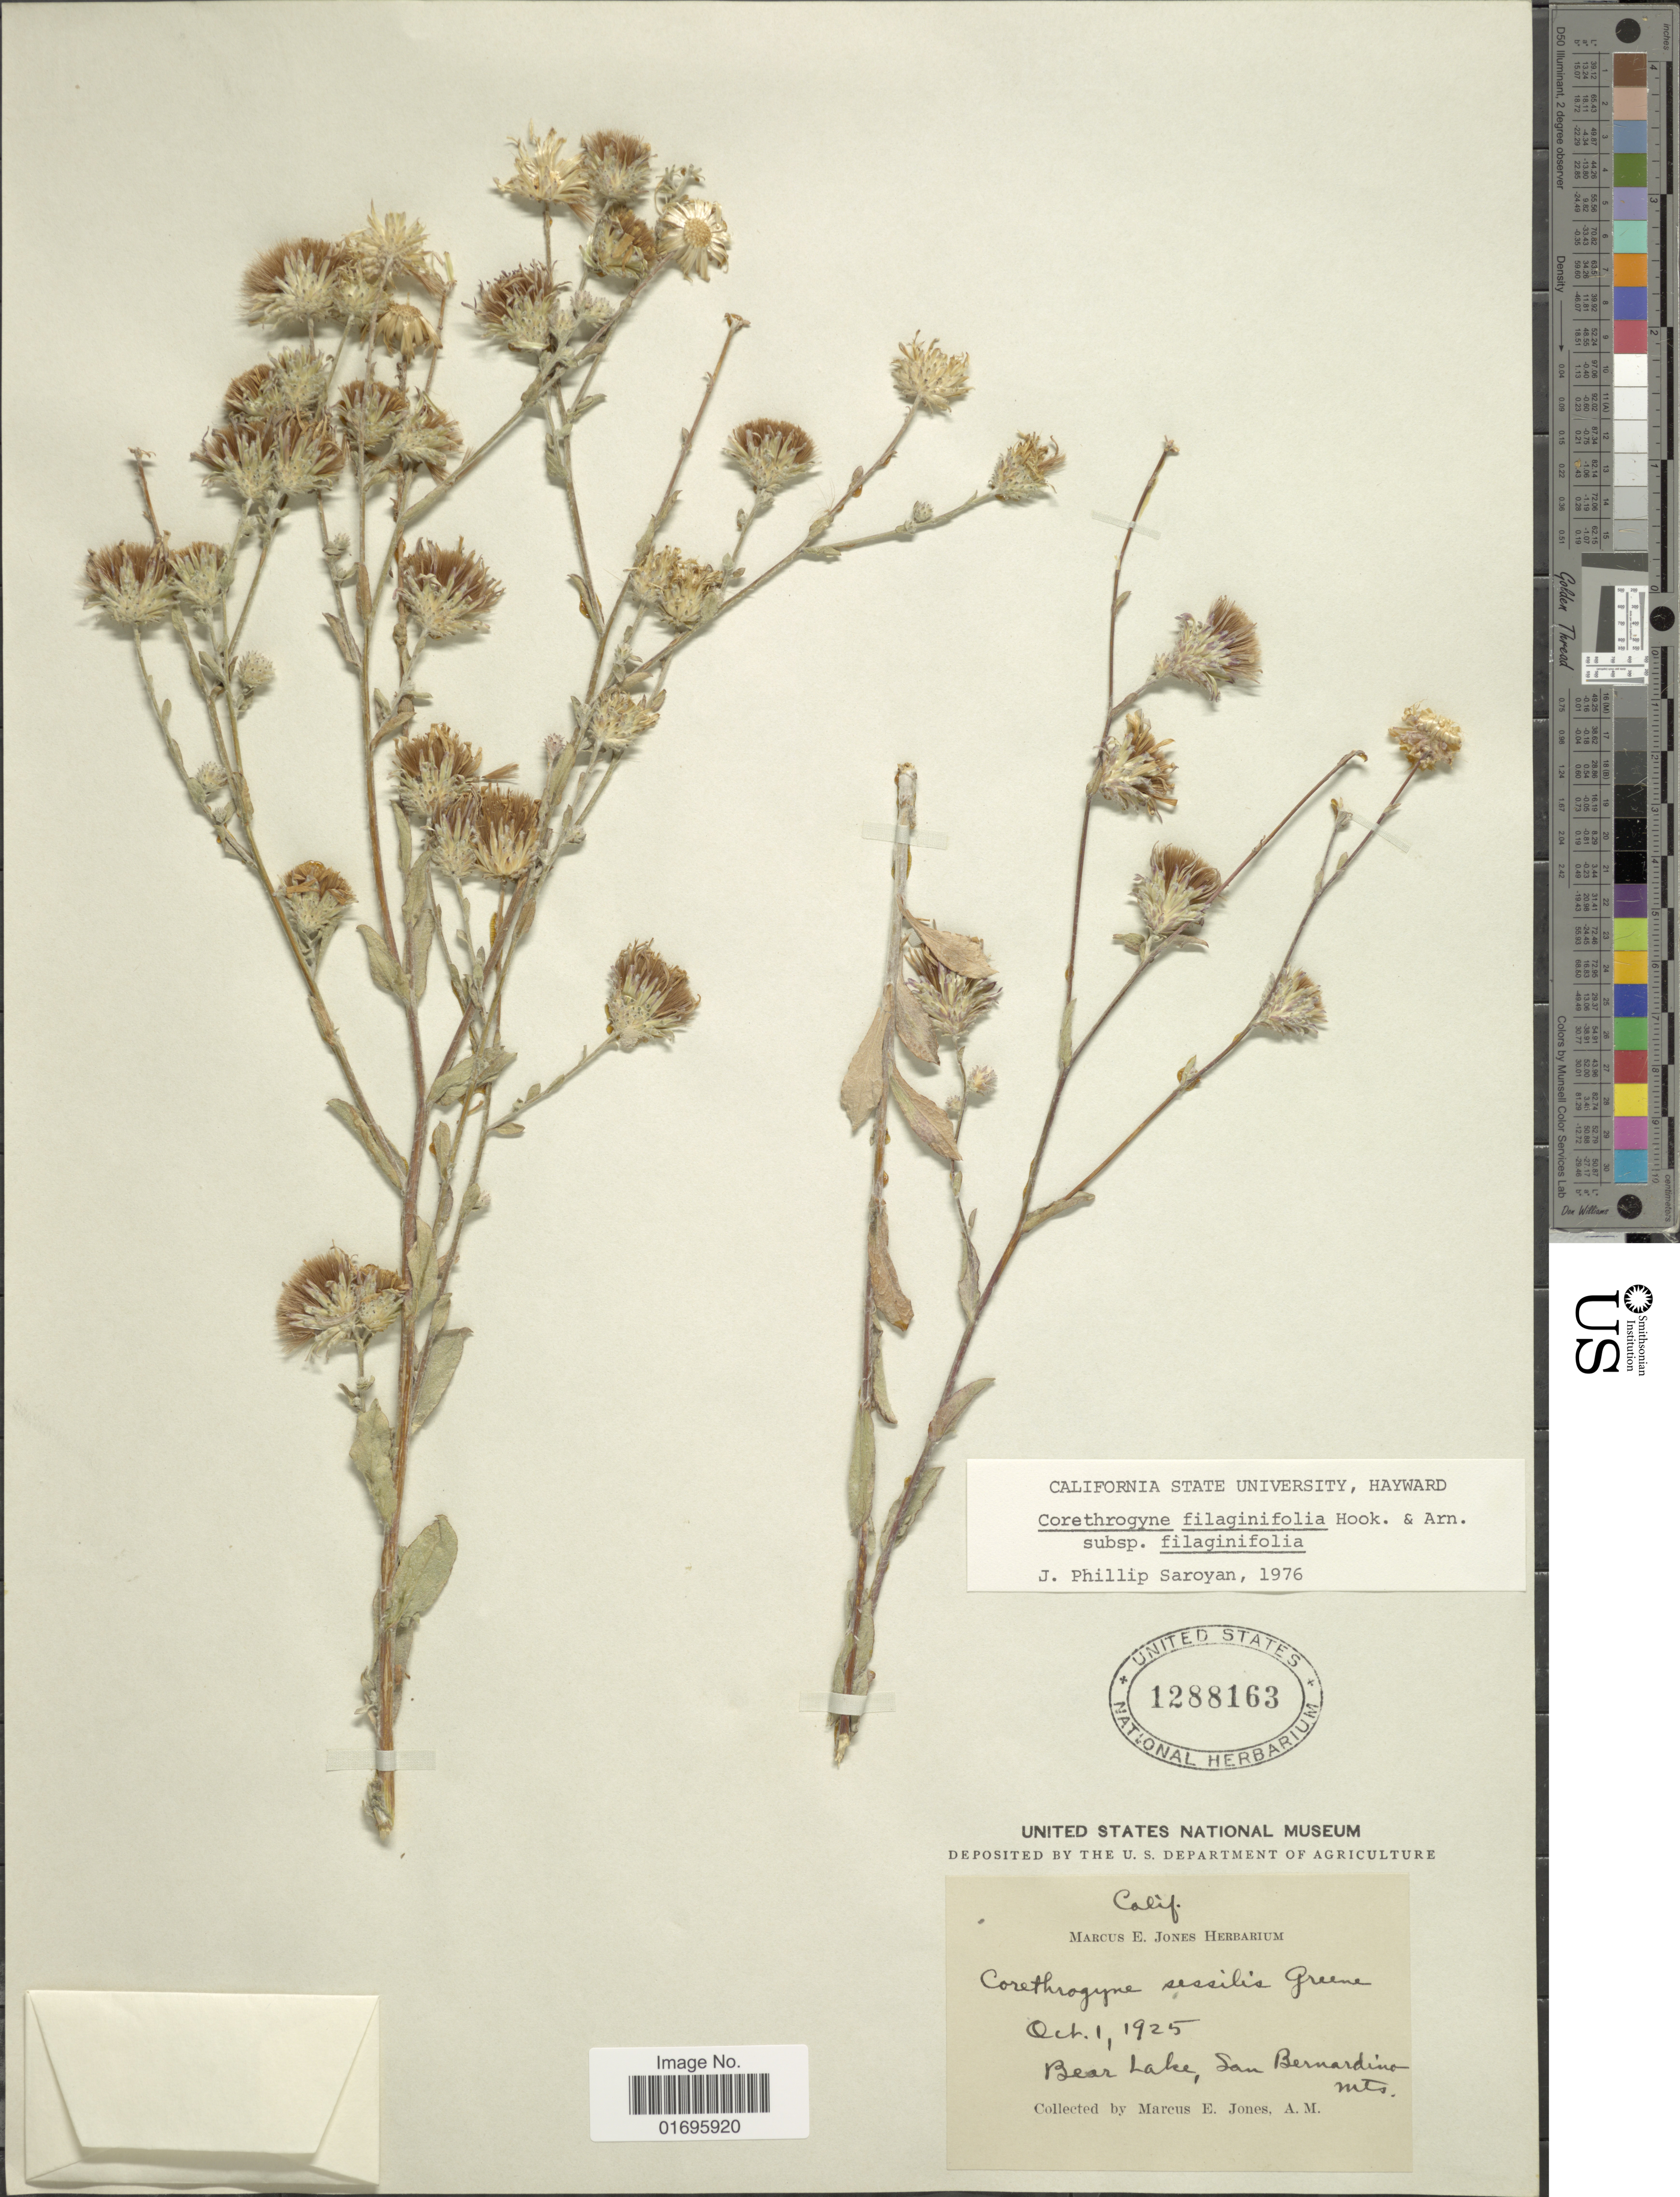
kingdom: Plantae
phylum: Tracheophyta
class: Magnoliopsida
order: Asterales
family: Asteraceae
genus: Corethrogyne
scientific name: Corethrogyne filaginifolia var. filaginifolia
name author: (Hook.) Nutt.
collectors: M. E. Jones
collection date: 1925-10-01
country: United States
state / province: California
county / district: San Bernardino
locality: Bear Lake, San Bernardino Mts.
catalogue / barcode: US 1288163